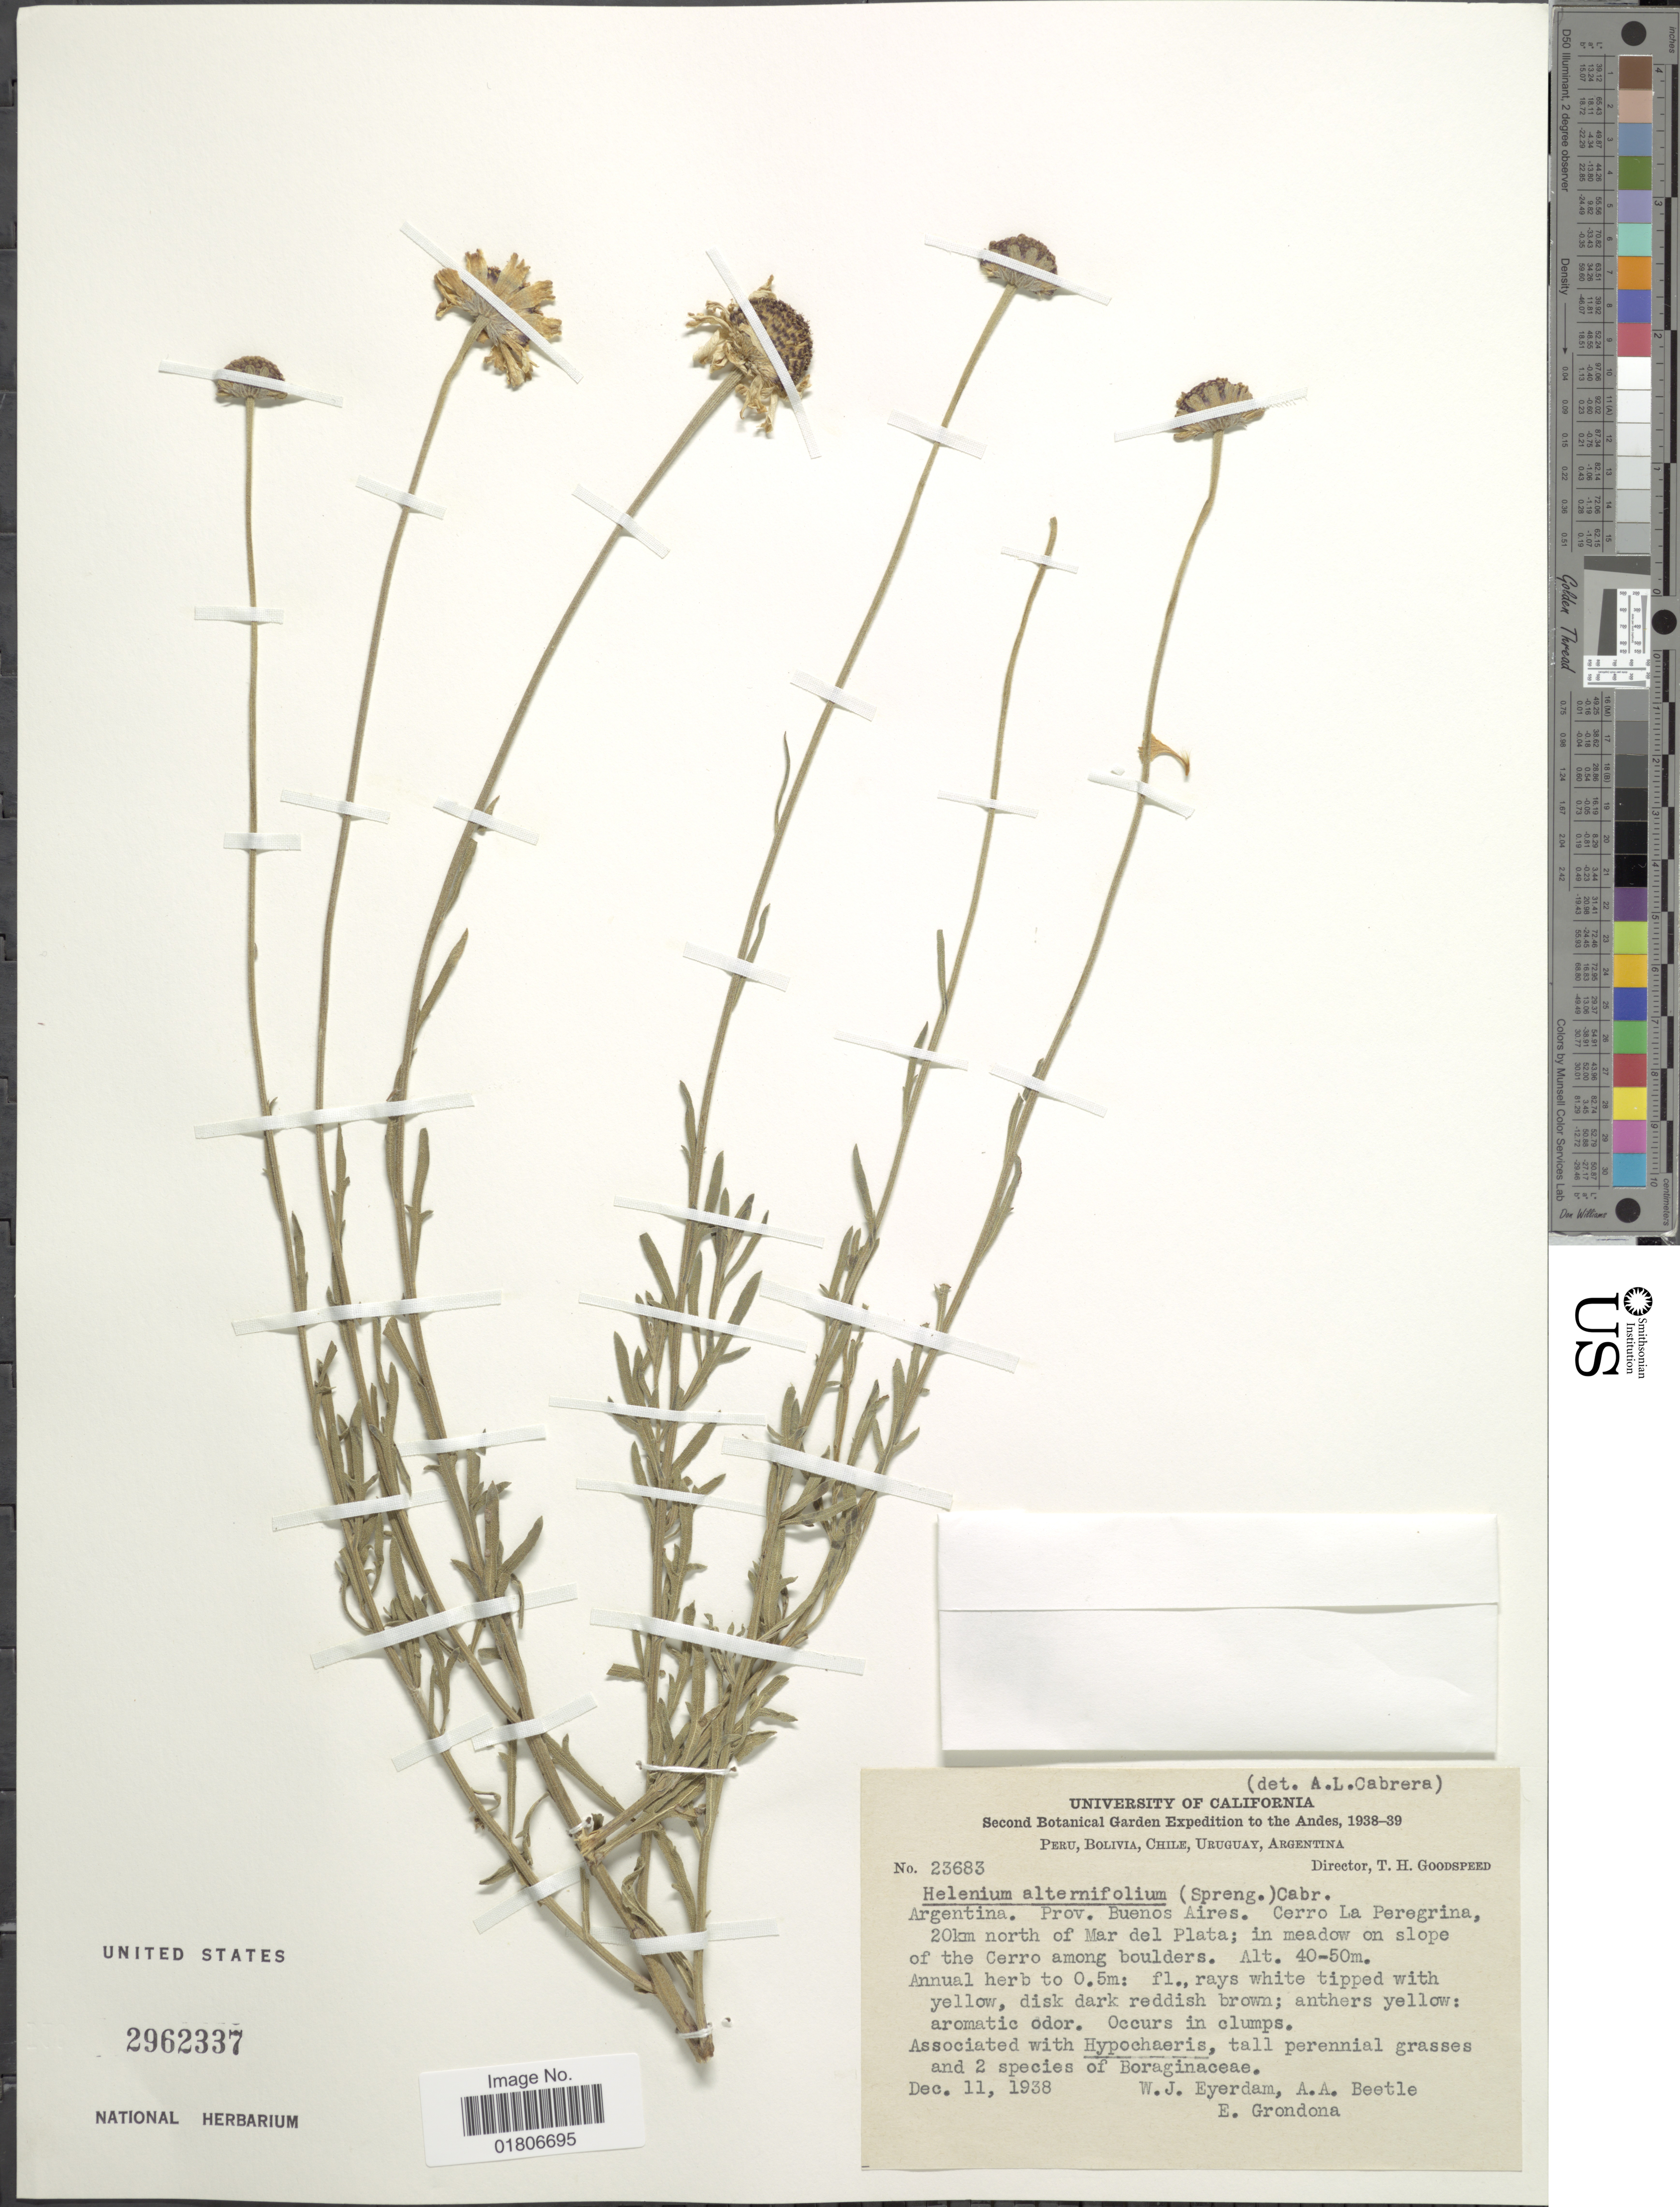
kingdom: Plantae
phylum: Tracheophyta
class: Magnoliopsida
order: Asterales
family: Asteraceae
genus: Helenium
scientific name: Helenium alternifolium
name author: (Spreng.) Cabrera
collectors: W. J. Eyerdam, A. A. Beetle & E. Grondona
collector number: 23683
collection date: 1938-12-11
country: Argentina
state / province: Buenos Aires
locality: Andes. Cerra La Peregrina, 20km north of Mar del Plata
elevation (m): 40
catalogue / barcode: US 2962337